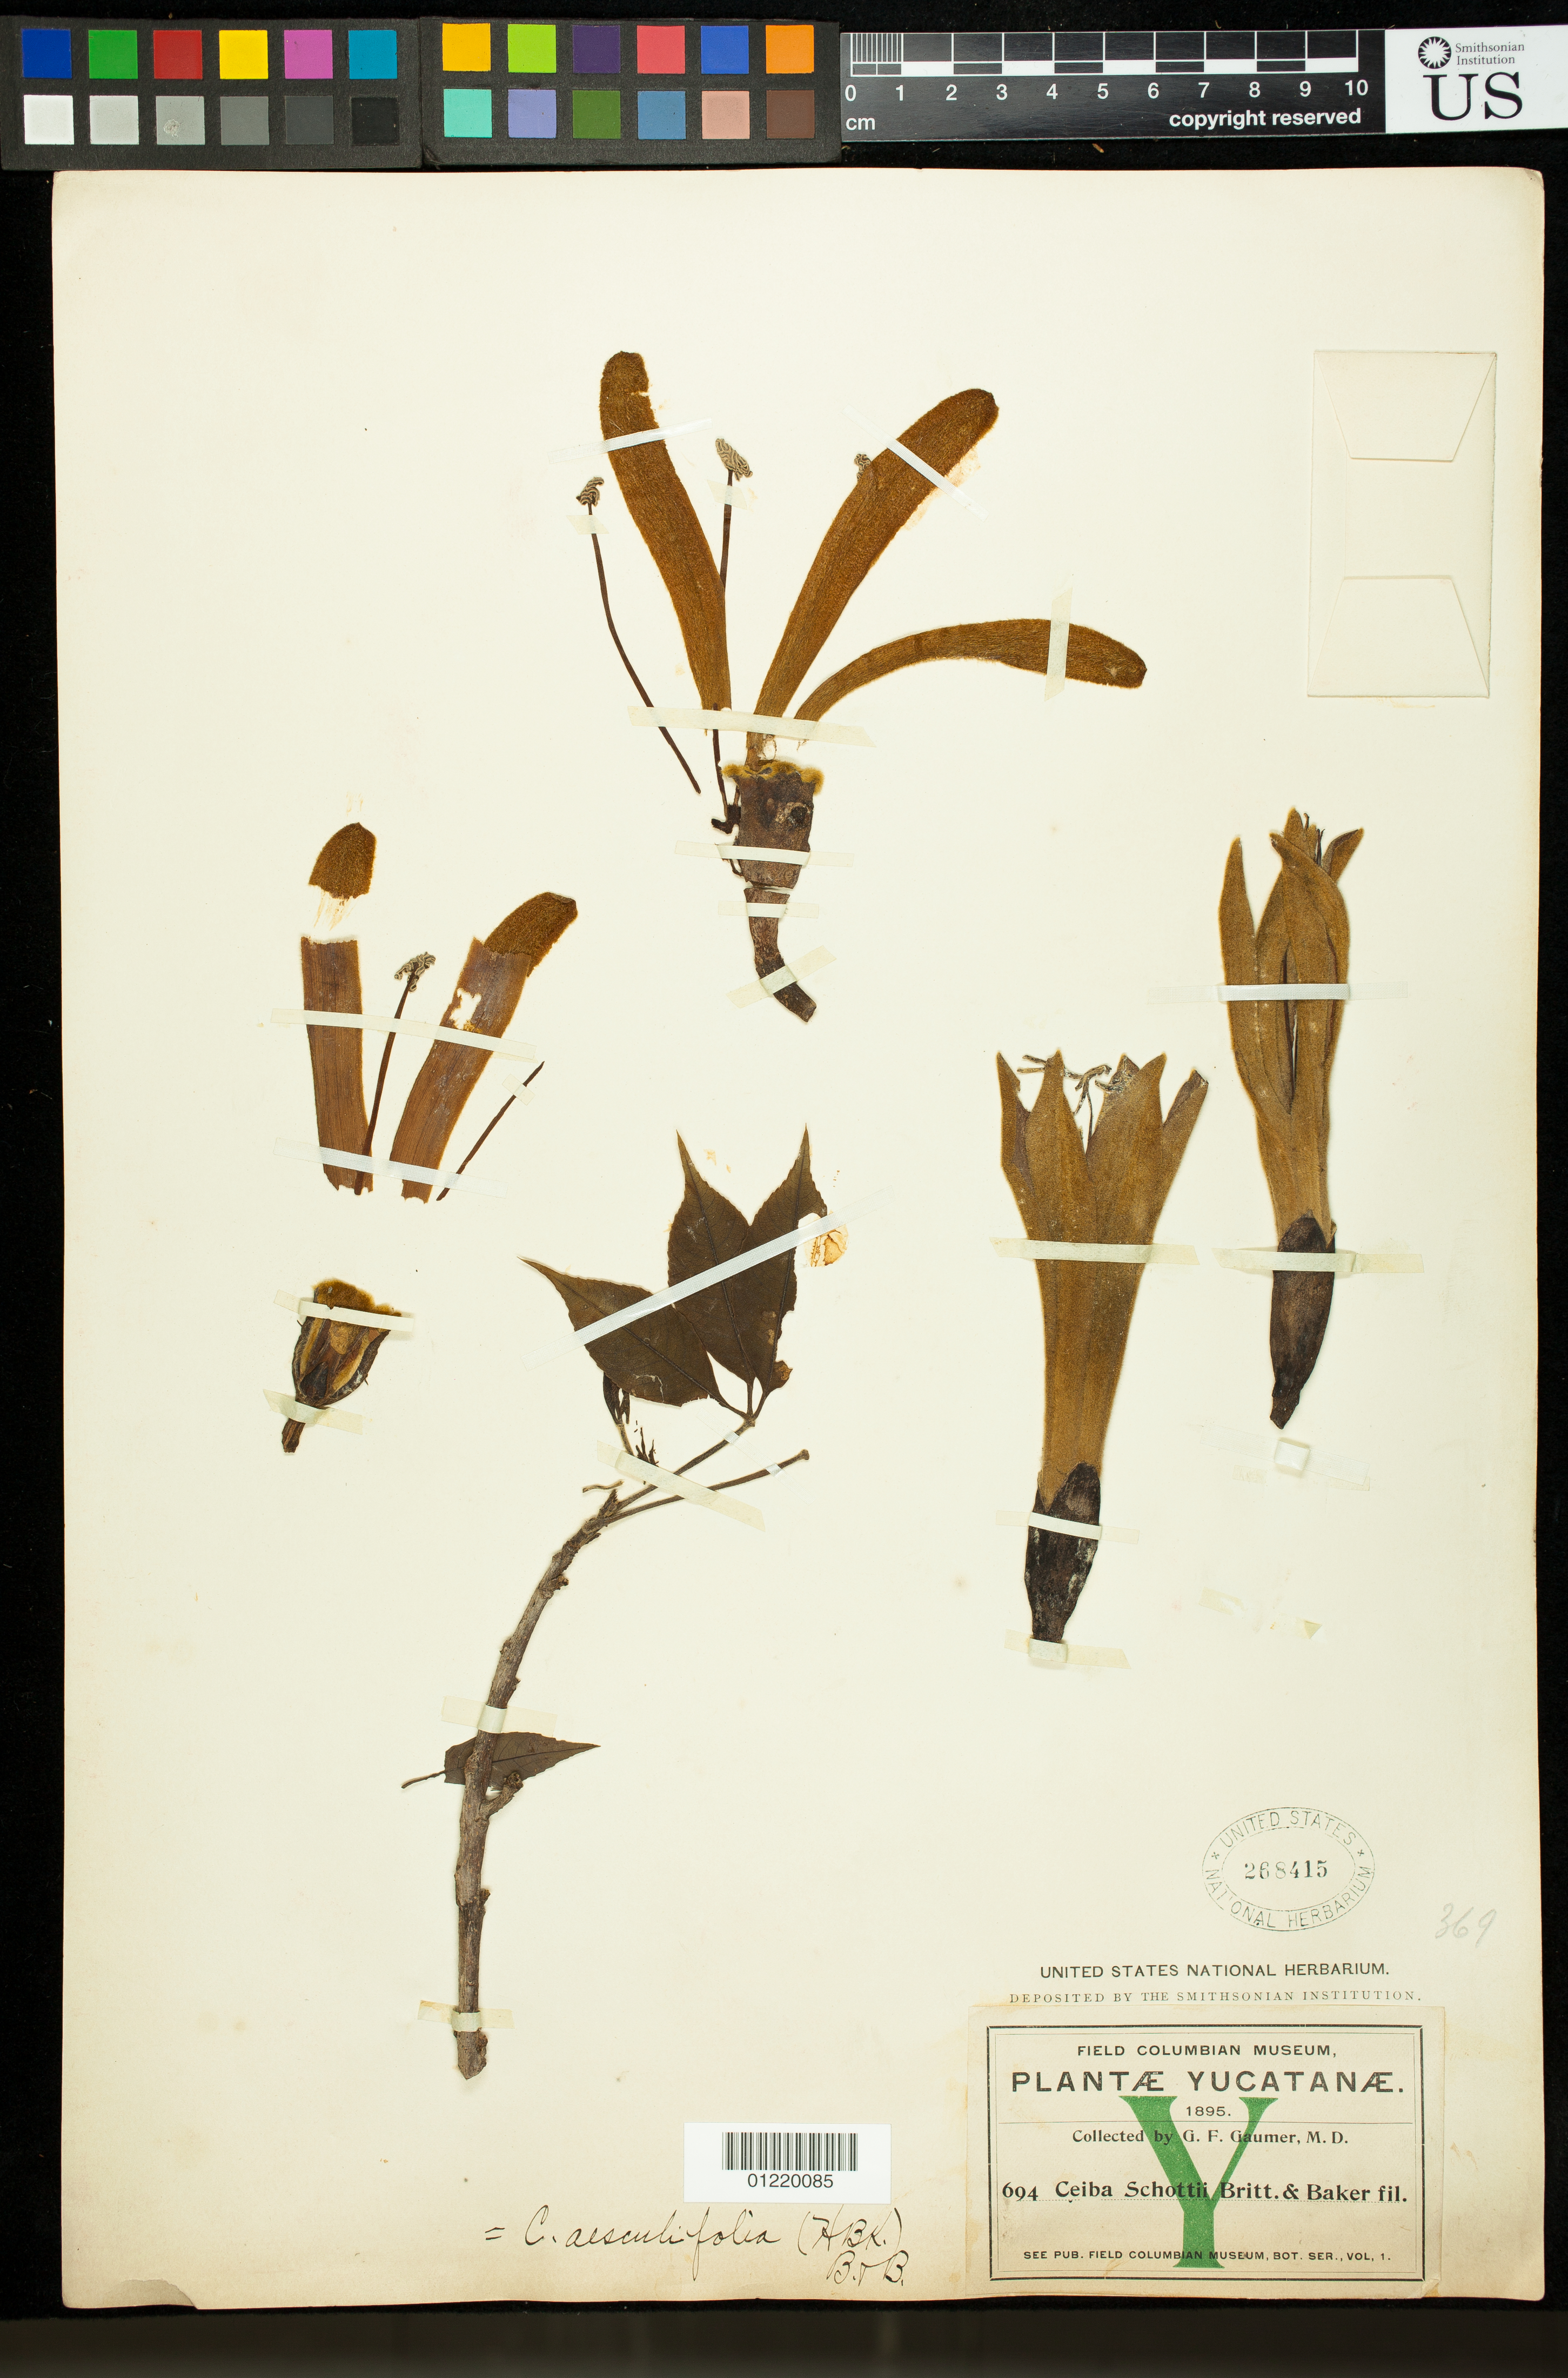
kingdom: Plantae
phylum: Tracheophyta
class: Magnoliopsida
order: Malvales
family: Malvaceae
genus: Ceiba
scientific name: Ceiba aesculifolia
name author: (Kunth) Britten & Baker f.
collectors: G. F. Gaumer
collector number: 694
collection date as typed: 1895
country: Mexico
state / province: Yucatán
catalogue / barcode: US 268415